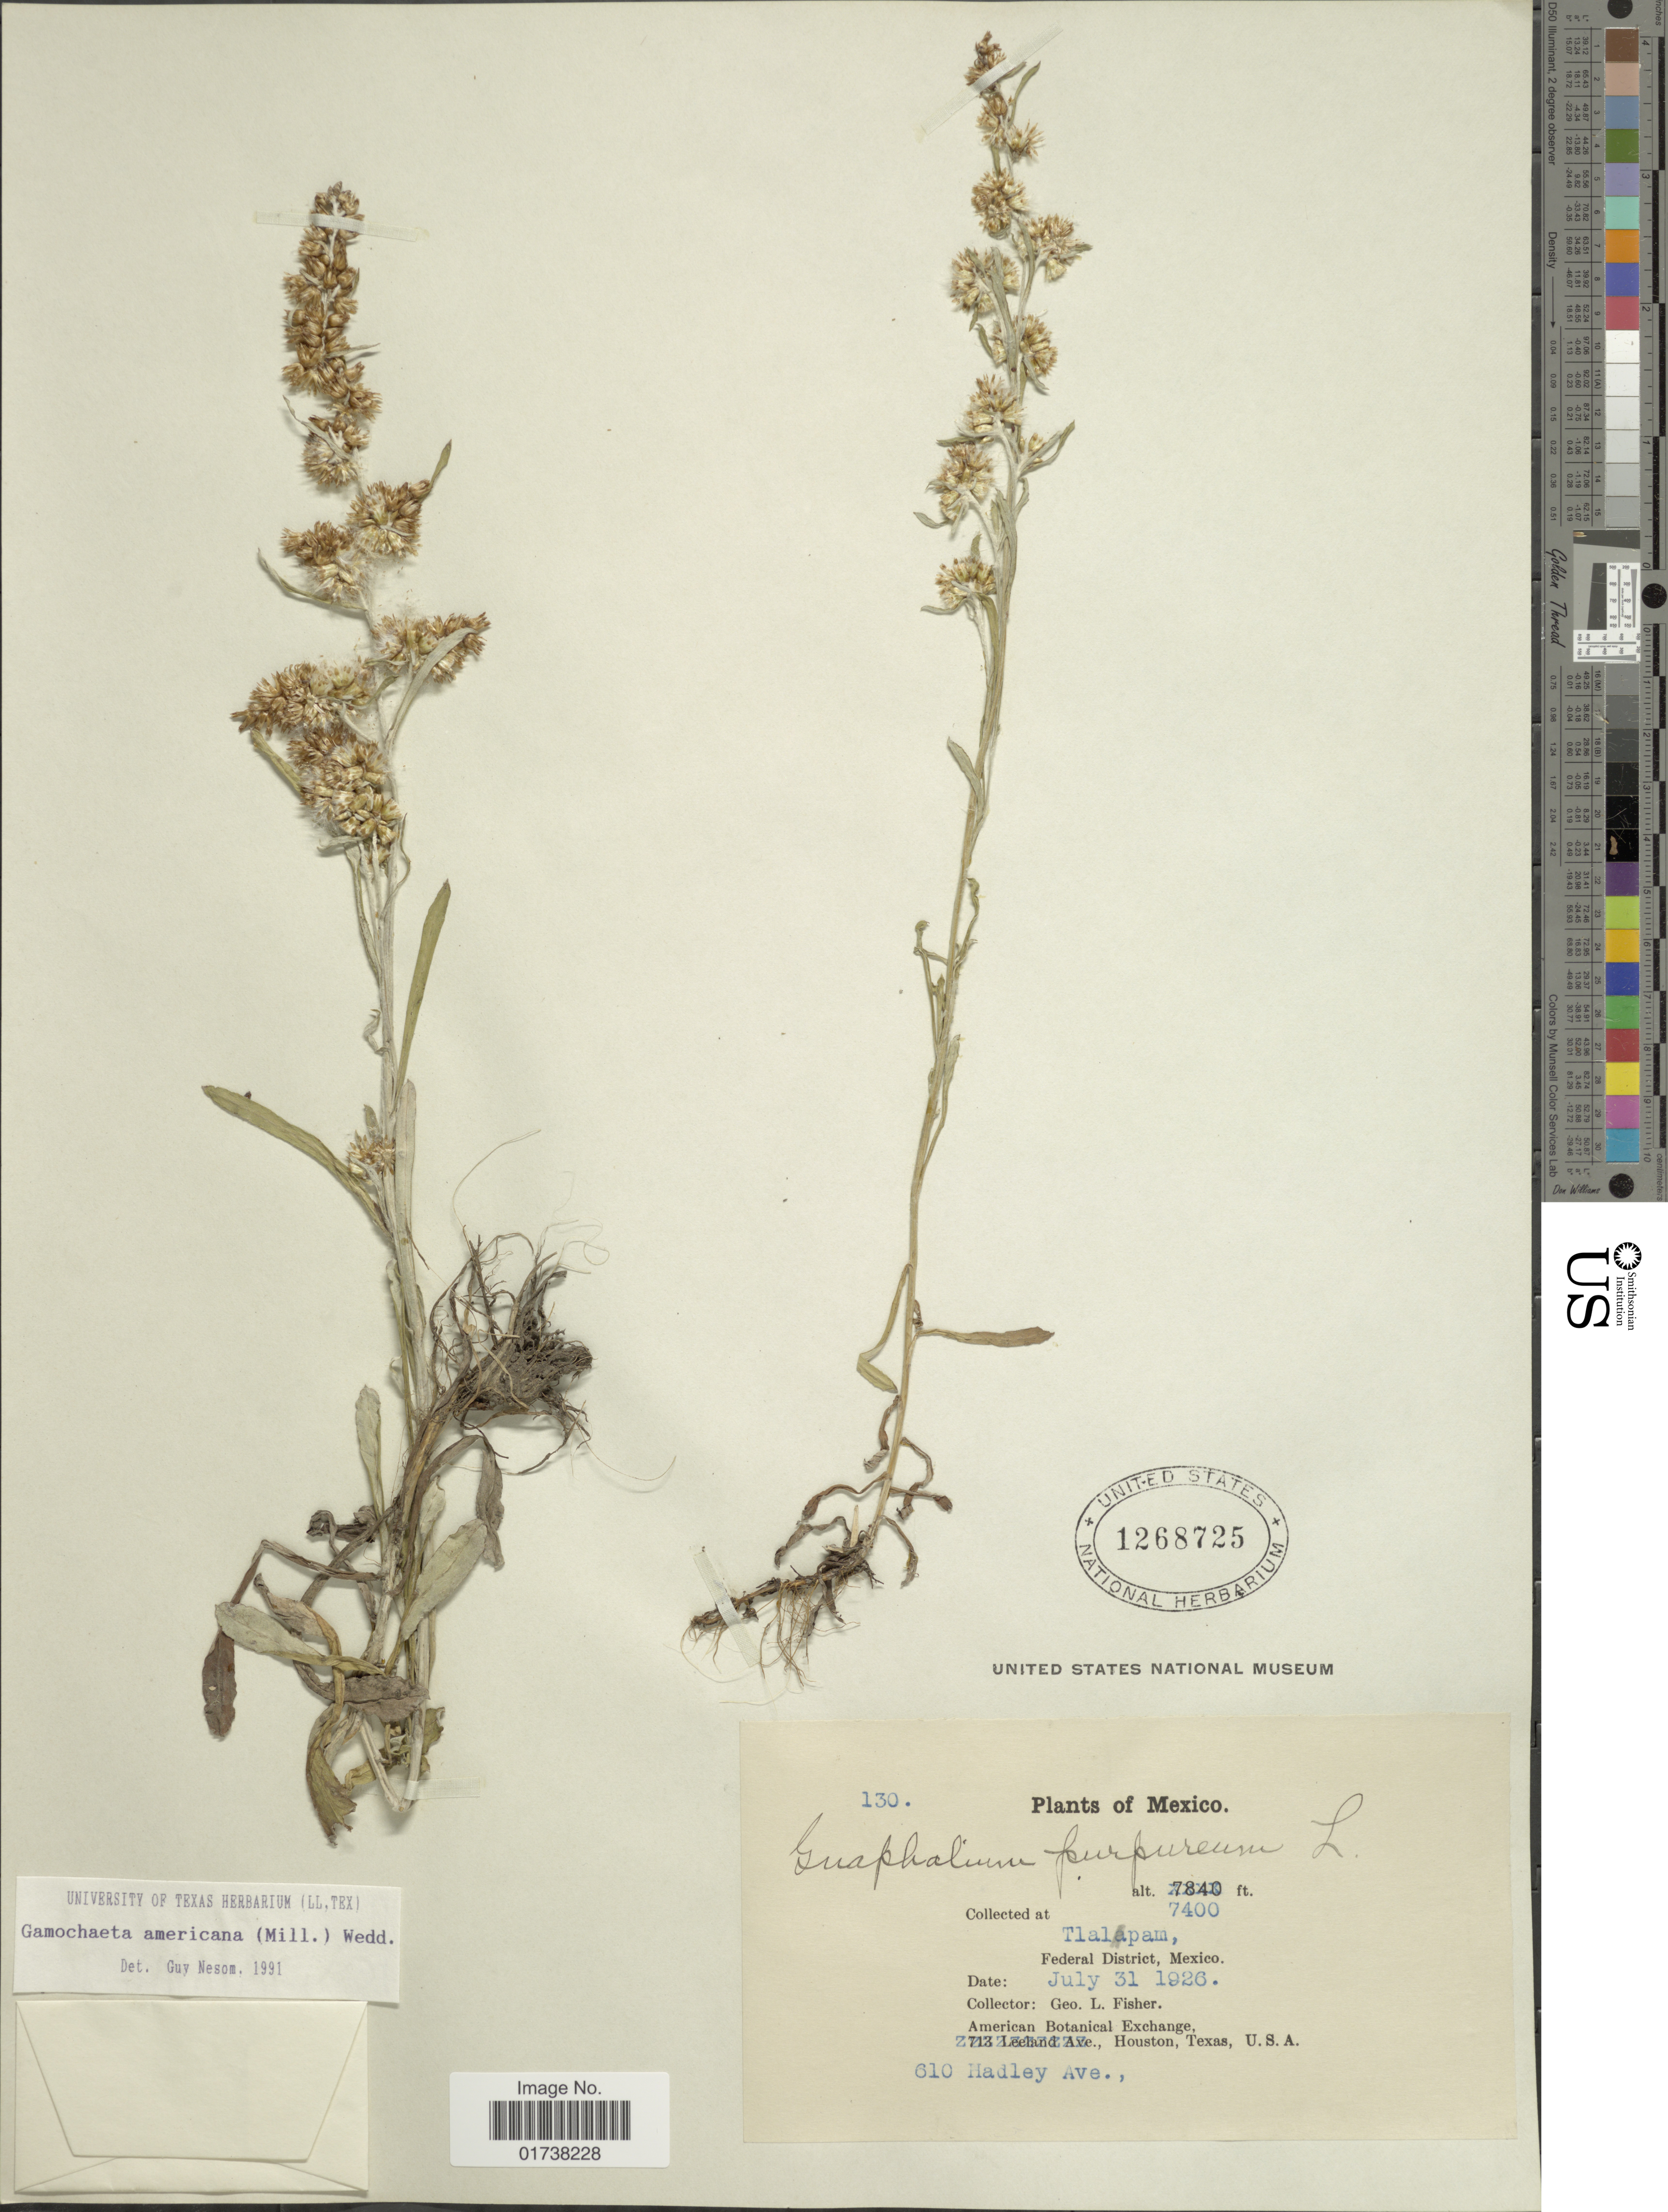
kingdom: Plantae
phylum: Tracheophyta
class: Magnoliopsida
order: Asterales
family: Asteraceae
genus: Gamochaeta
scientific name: Gamochaeta americana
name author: (Mill.) Wedd.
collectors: G. L. Fisher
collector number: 130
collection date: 1926-07-31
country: Mexico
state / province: Distrito Federal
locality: Tlalapam, Federal District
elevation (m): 2256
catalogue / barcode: US 1268725